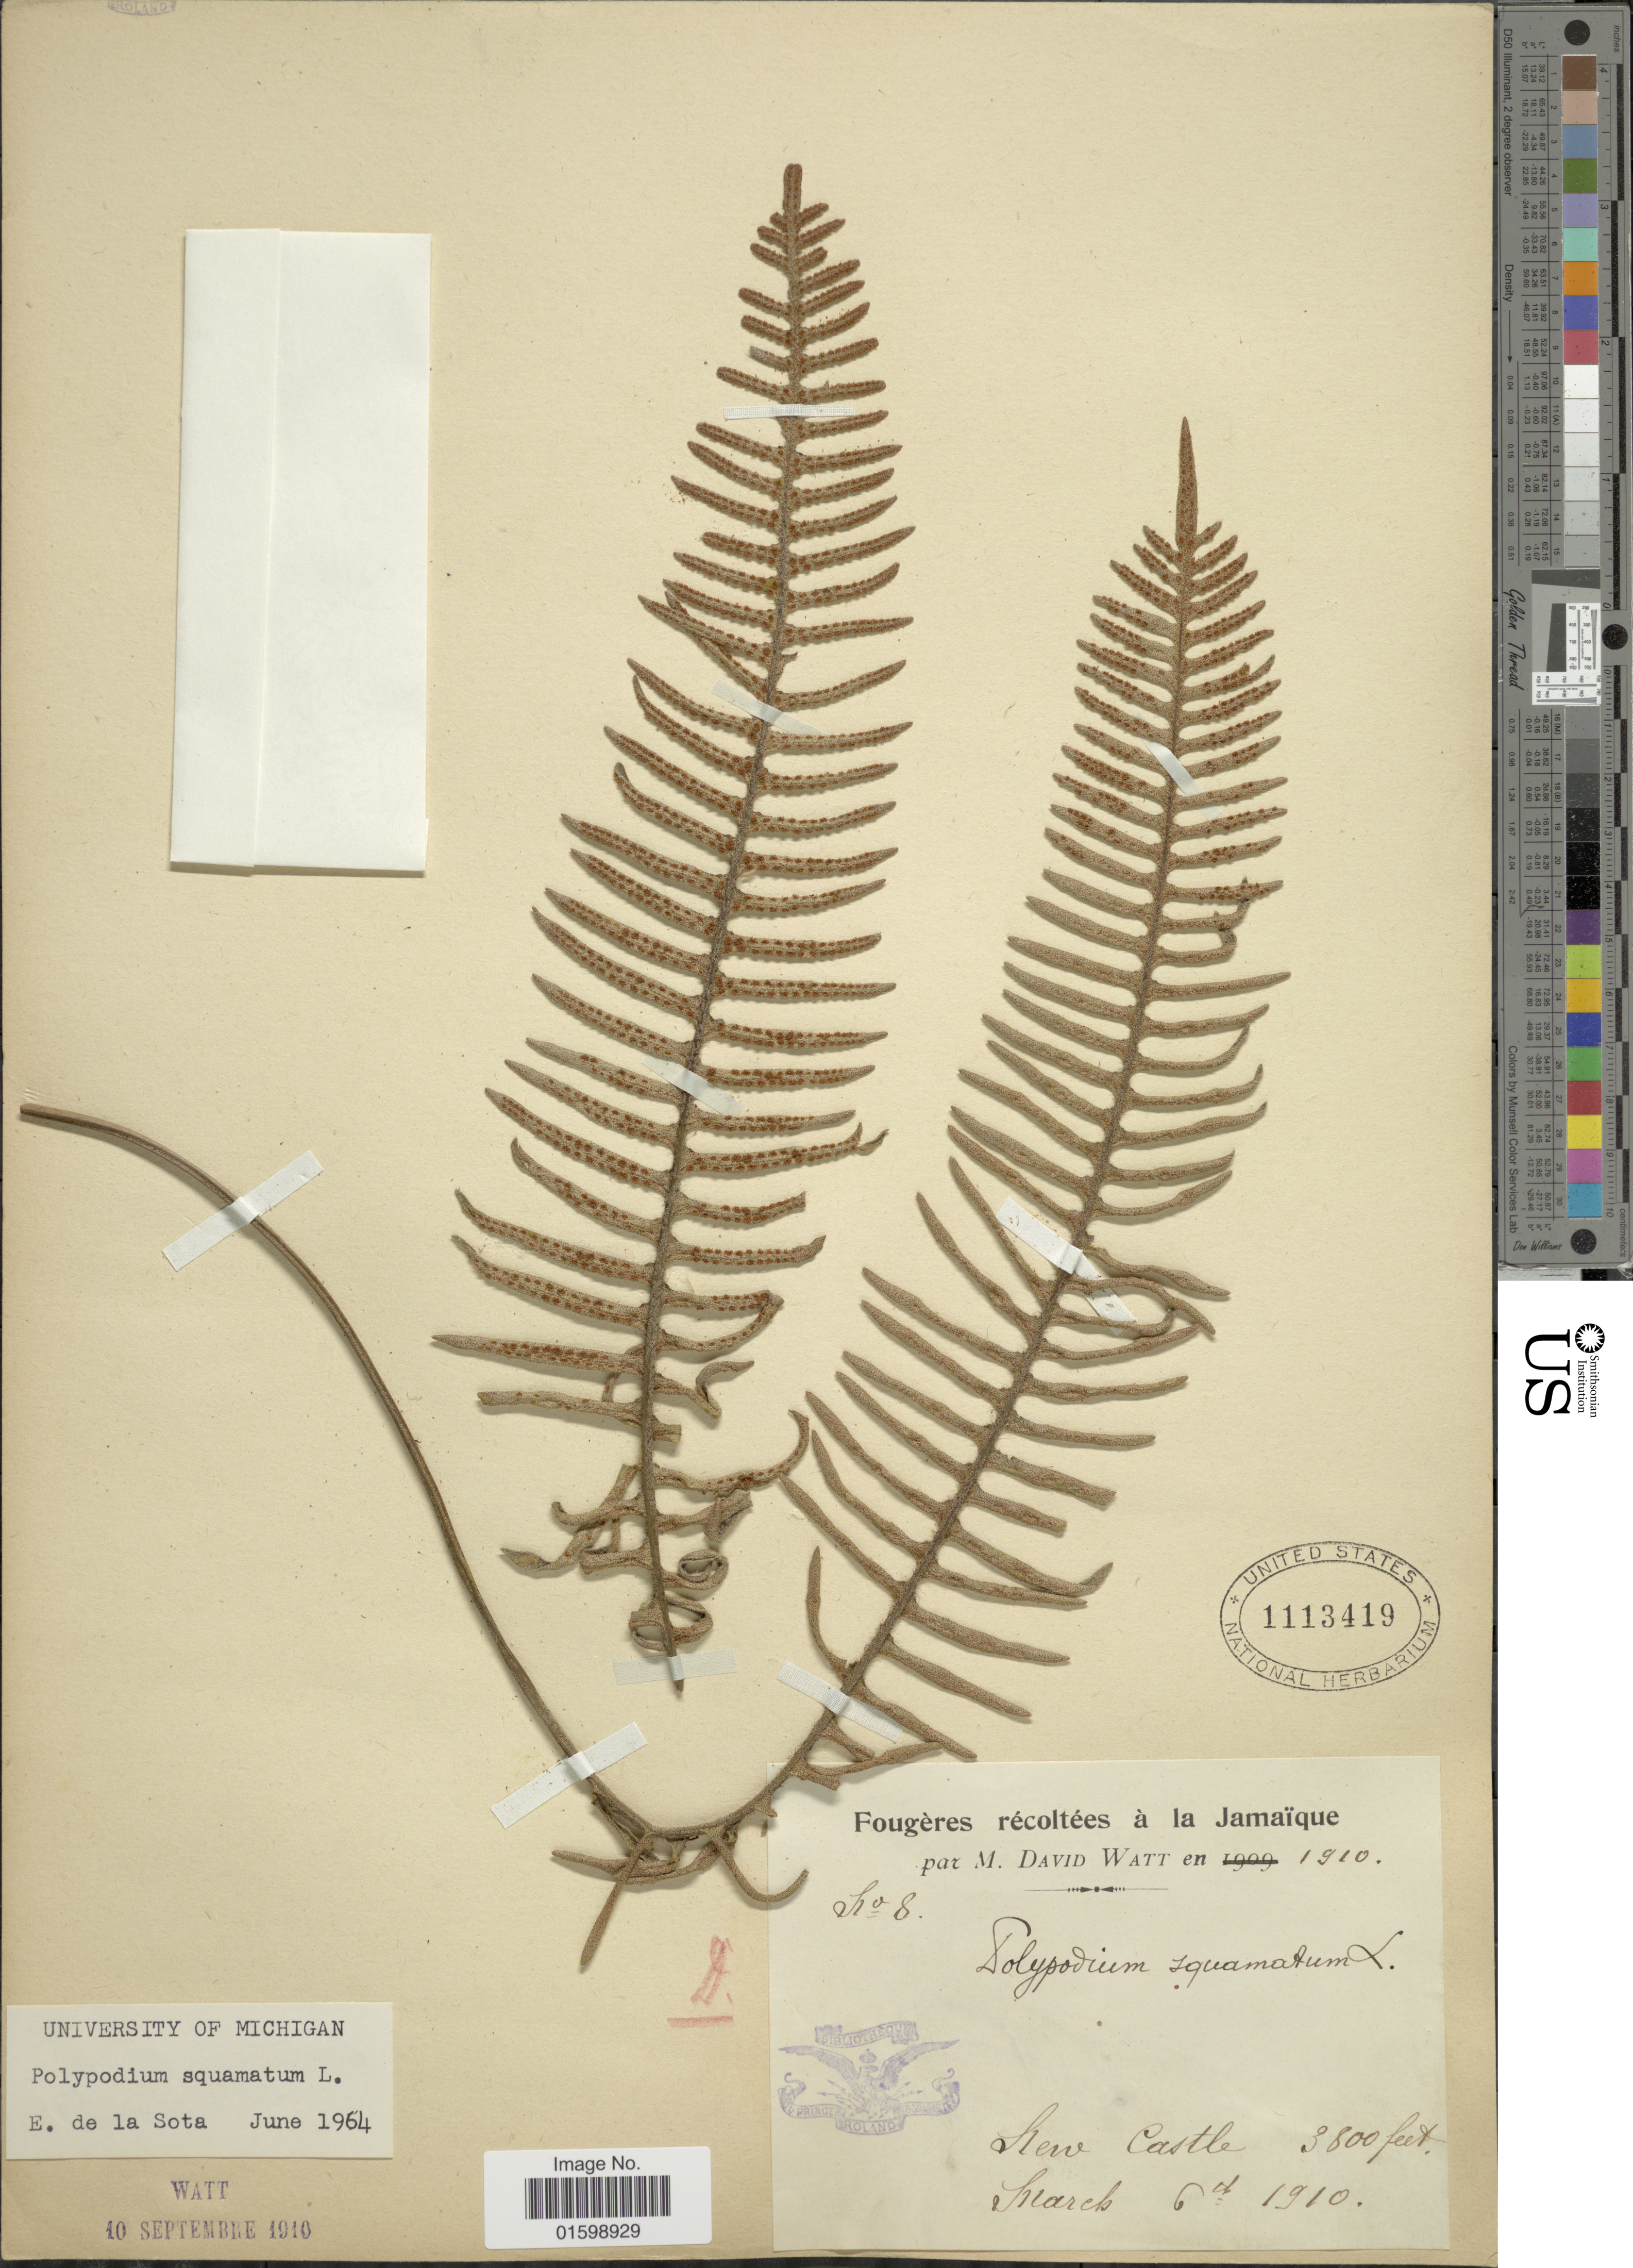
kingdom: Plantae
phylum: Tracheophyta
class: Polypodiopsida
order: Polypodiales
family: Polypodiaceae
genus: Pleopeltis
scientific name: Pleopeltis squamata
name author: (L.) J. Sm.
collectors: M. N. Watt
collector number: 8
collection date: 1910-03-06/1910-09-10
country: Jamaica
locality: New Castle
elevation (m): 1158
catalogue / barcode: US 1113419